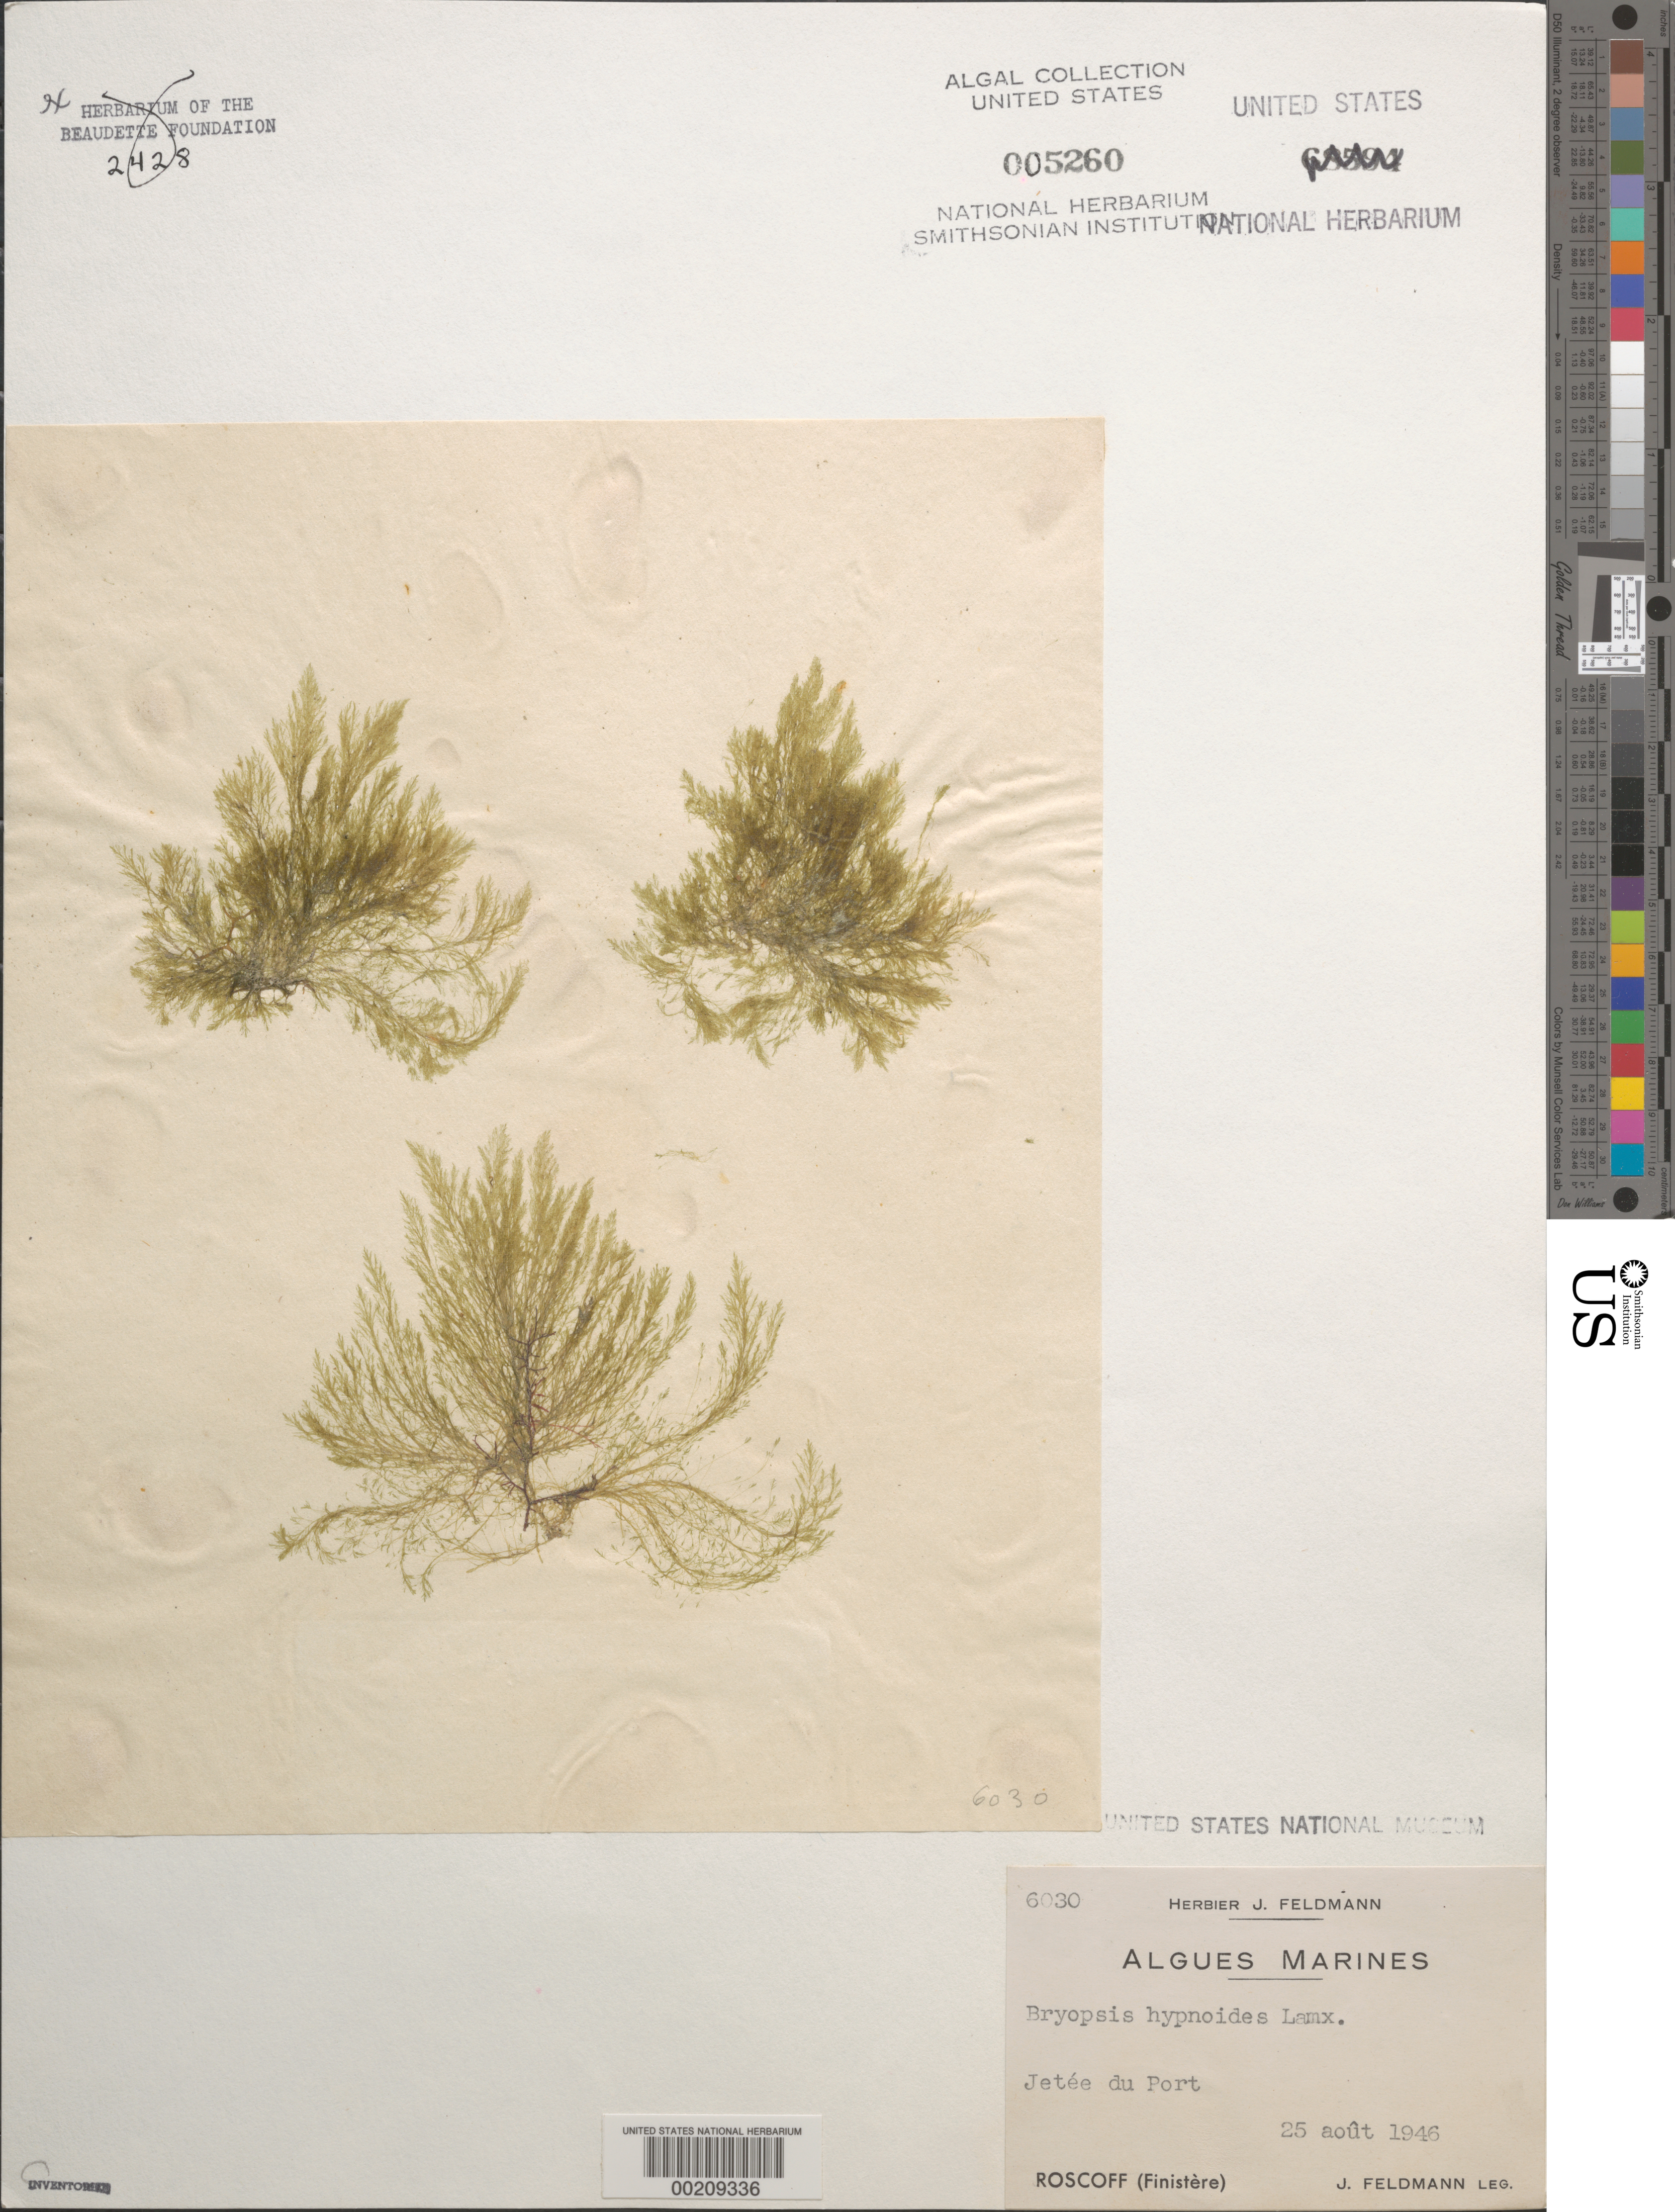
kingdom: Plantae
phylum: Chlorophyta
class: Ulvophyceae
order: Bryopsidales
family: Bryopsidaceae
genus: Bryopsis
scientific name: Bryopsis hypnoides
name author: J.V.Lamouroux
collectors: J. Feldmann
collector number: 6030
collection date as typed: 25 Aug 1946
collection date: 1946-08-25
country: France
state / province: Bretagne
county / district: Finistère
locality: Roscoff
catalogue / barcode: US 5260